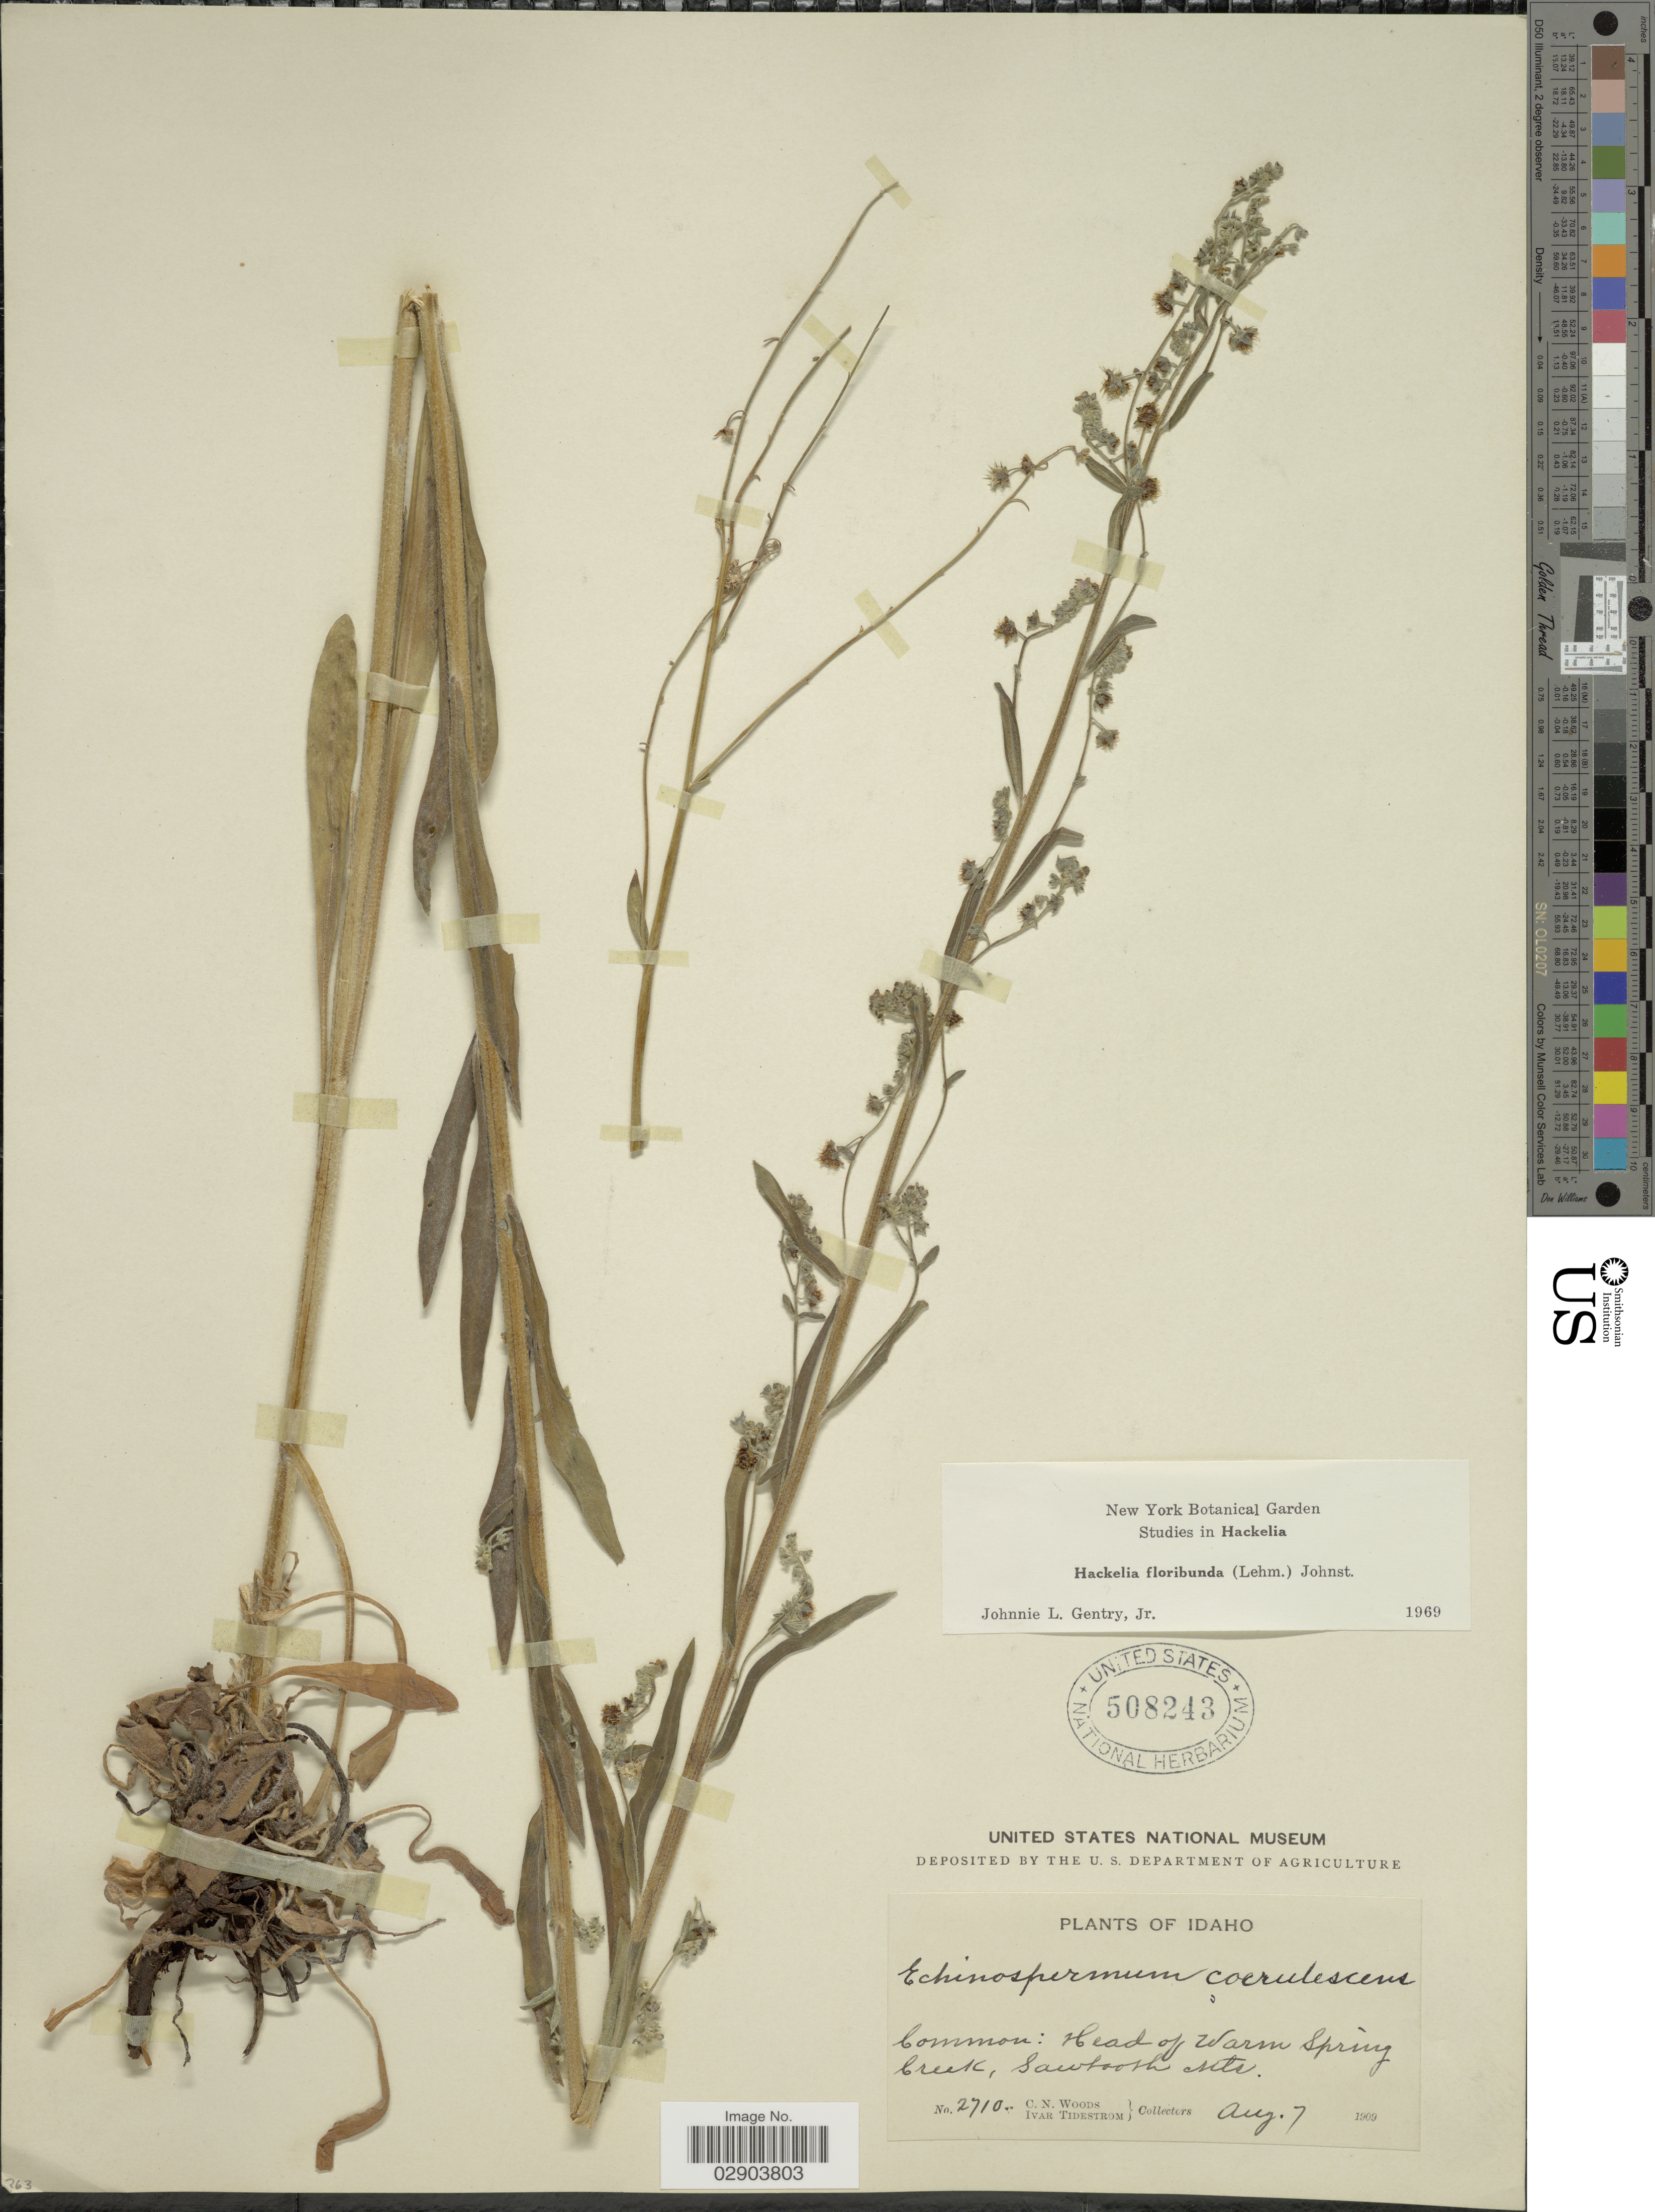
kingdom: Plantae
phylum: Tracheophyta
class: Magnoliopsida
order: Boraginales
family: Boraginaceae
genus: Hackelia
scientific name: Hackelia floribunda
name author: (Lehm.) I.M. Johnst.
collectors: C. Woods & I. F. Tidestrom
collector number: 2710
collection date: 1909-08-07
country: United States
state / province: Idaho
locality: Head of Warm Spring Creek, Sawtooth Mts.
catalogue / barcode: US 508243